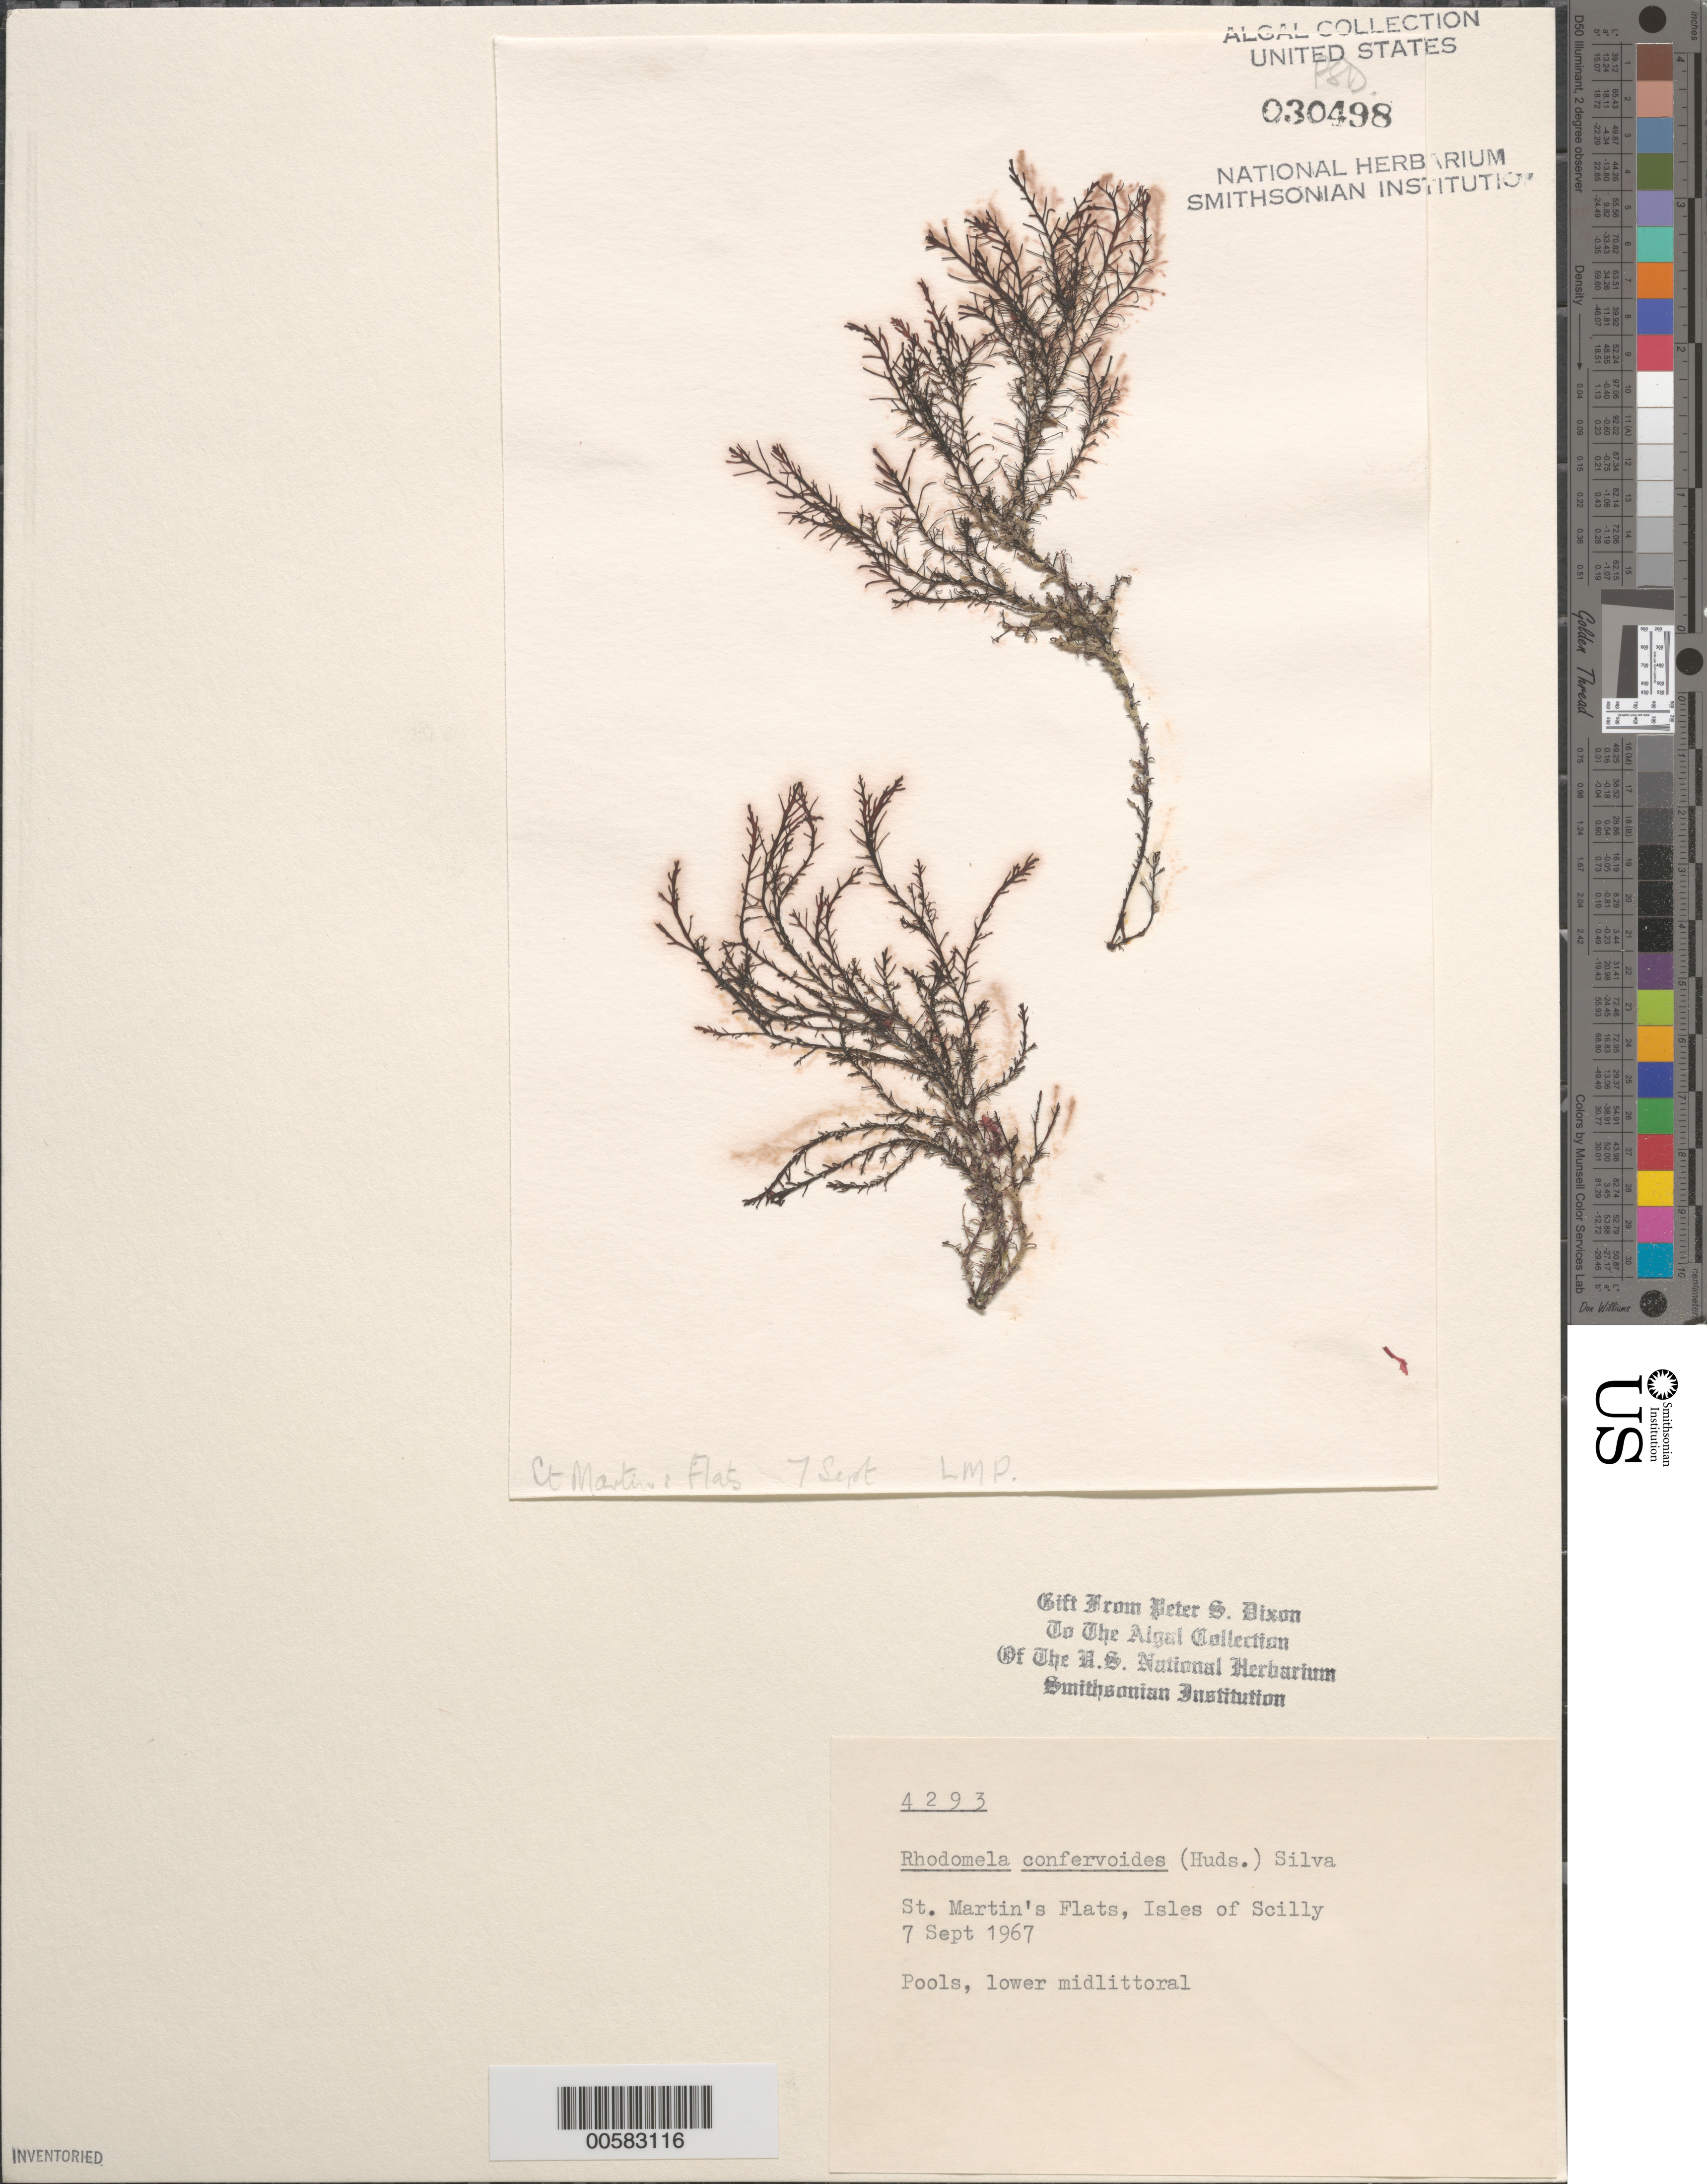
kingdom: Plantae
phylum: Rhodophyta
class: Florideophyceae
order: Ceramiales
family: Rhodomelaceae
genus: Rhodomela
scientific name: Rhodomela confervoides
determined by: Dixon, P. S.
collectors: P. S. Dixon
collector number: PSD 4293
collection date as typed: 07 Sep 1967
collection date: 1967-09-07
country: United Kingdom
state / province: England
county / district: Council of the Isles of Scilly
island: St. Martin's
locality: St. Martin's Flats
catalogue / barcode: US 30498